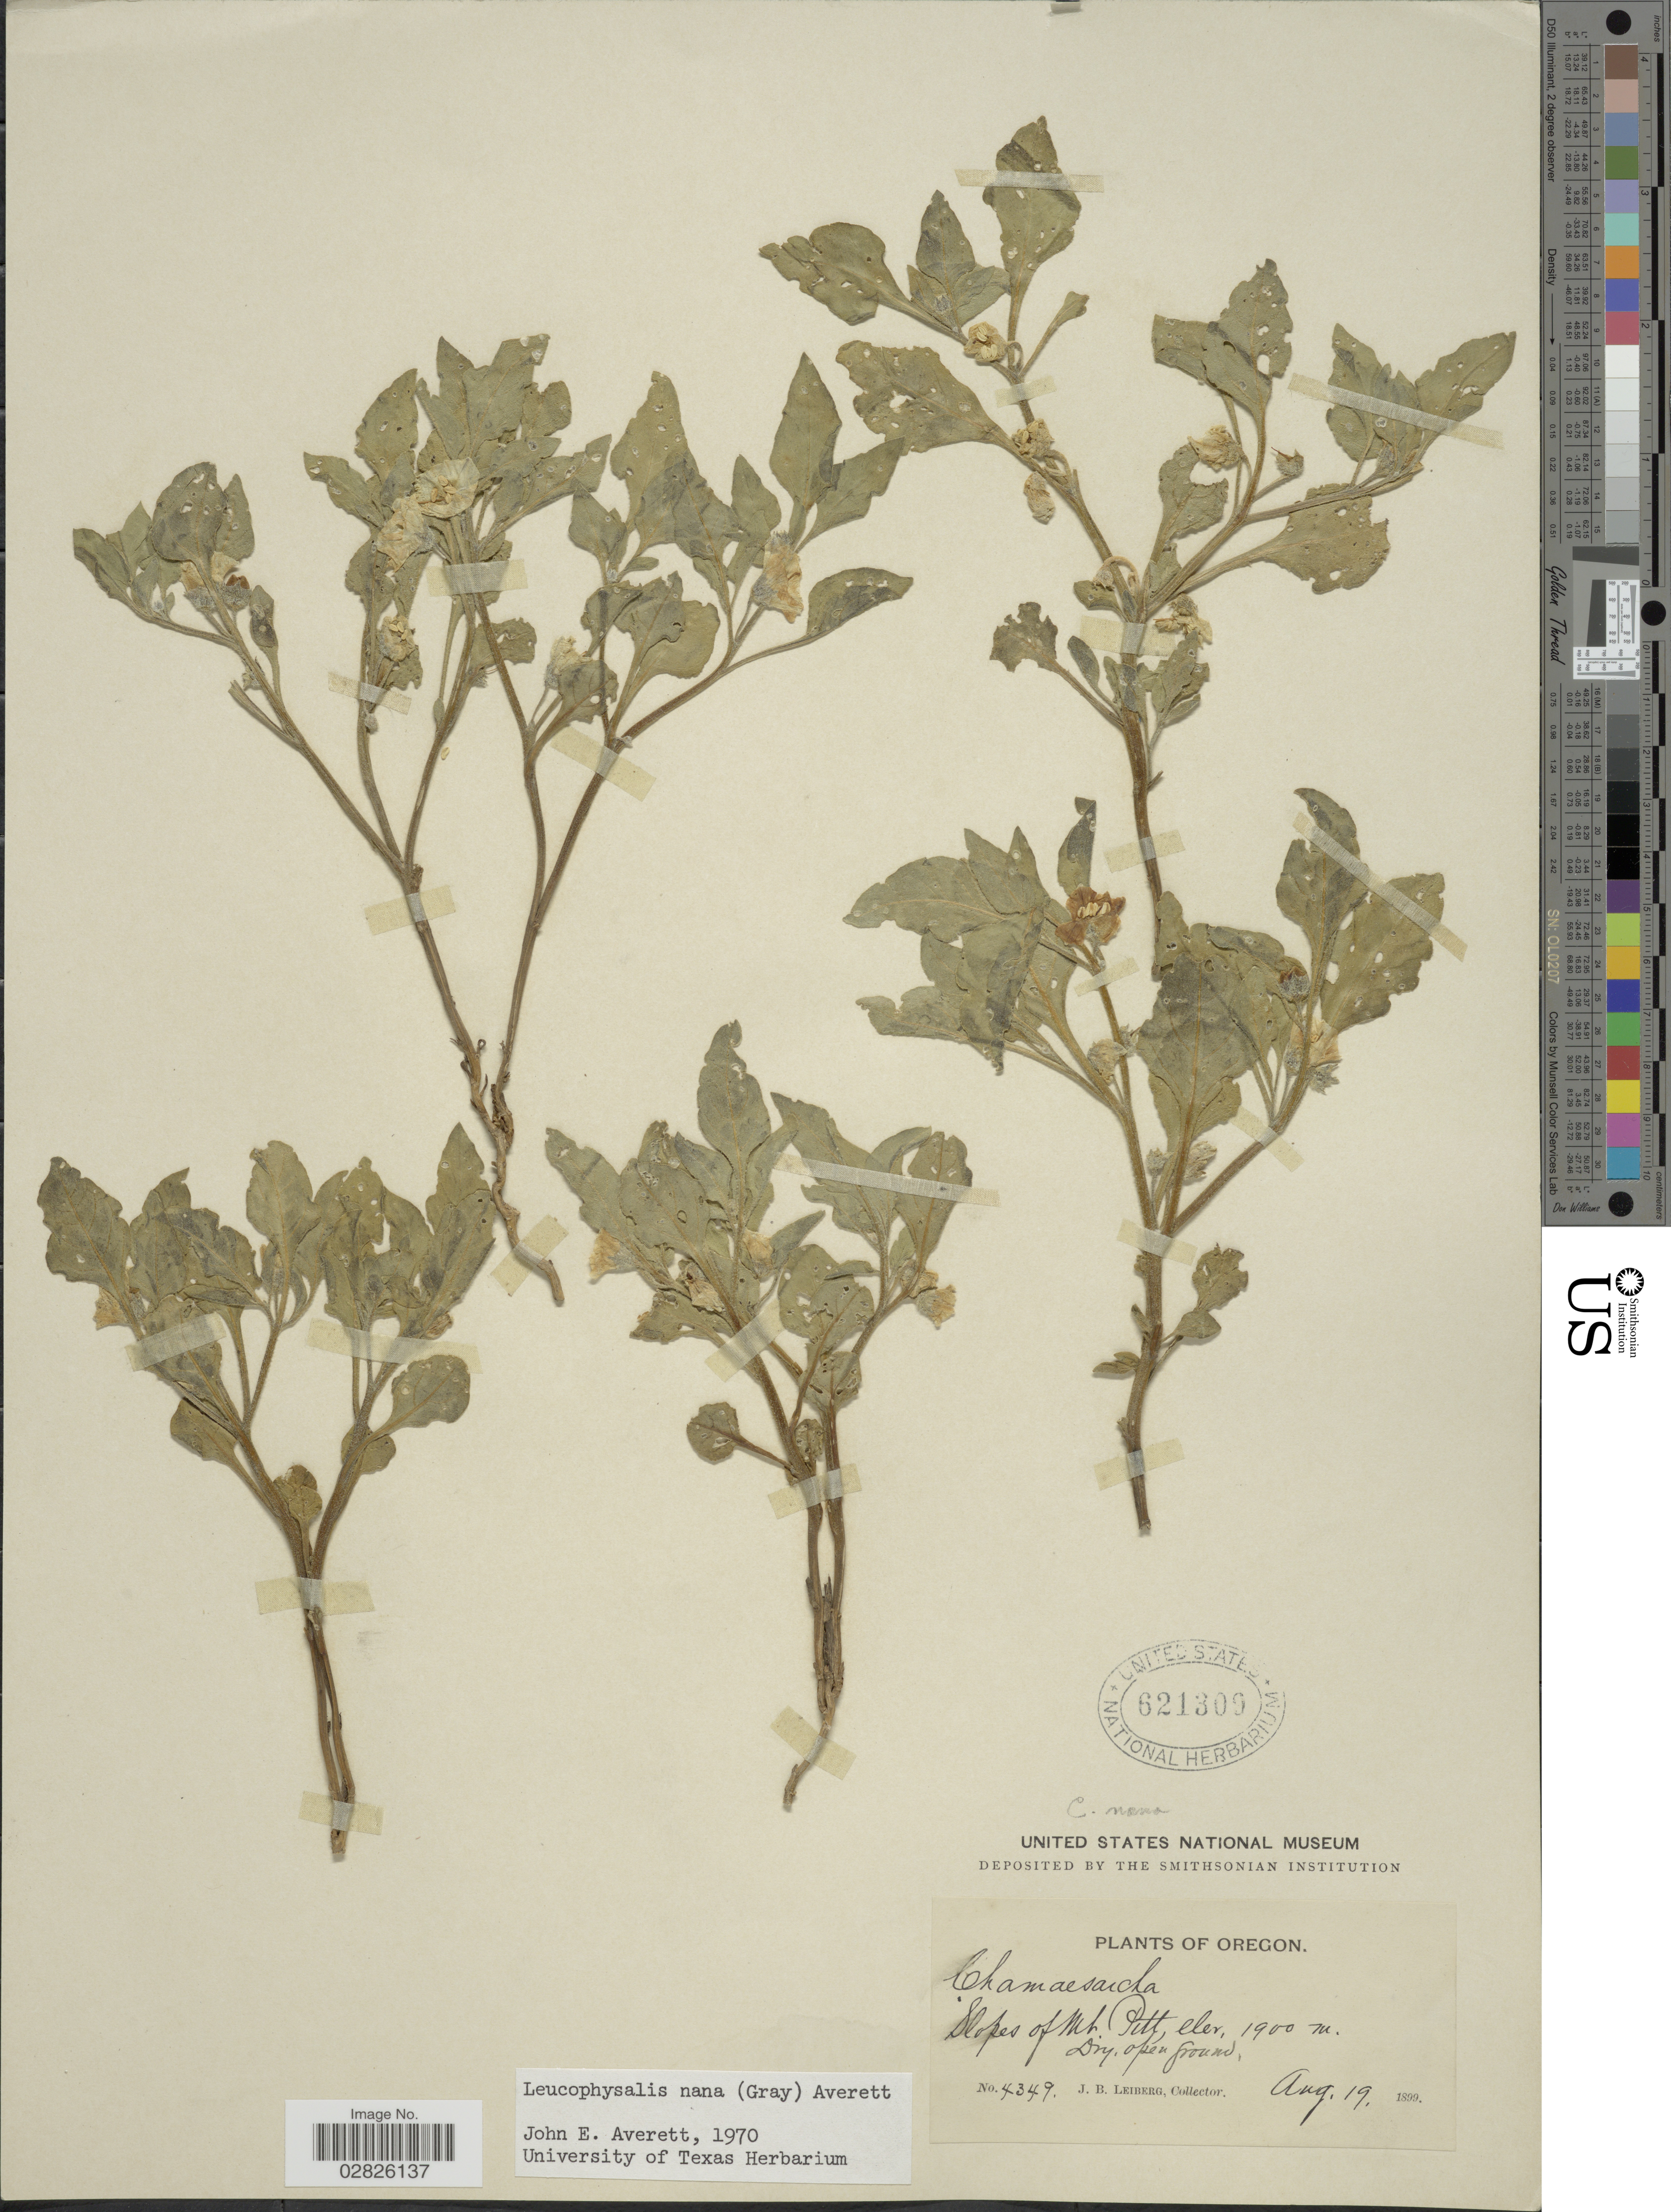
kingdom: Plantae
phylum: Tracheophyta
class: Magnoliopsida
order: Solanales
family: Solanaceae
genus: Leucophysalis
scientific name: Leucophysalis nana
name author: (A. Gray) Averett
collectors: J. B. Leiberg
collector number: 4349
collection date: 1899-08-19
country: United States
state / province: Oregon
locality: Slopes of Mt. Pitt [Mt. McLouglin]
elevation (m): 1900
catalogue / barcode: US 621309